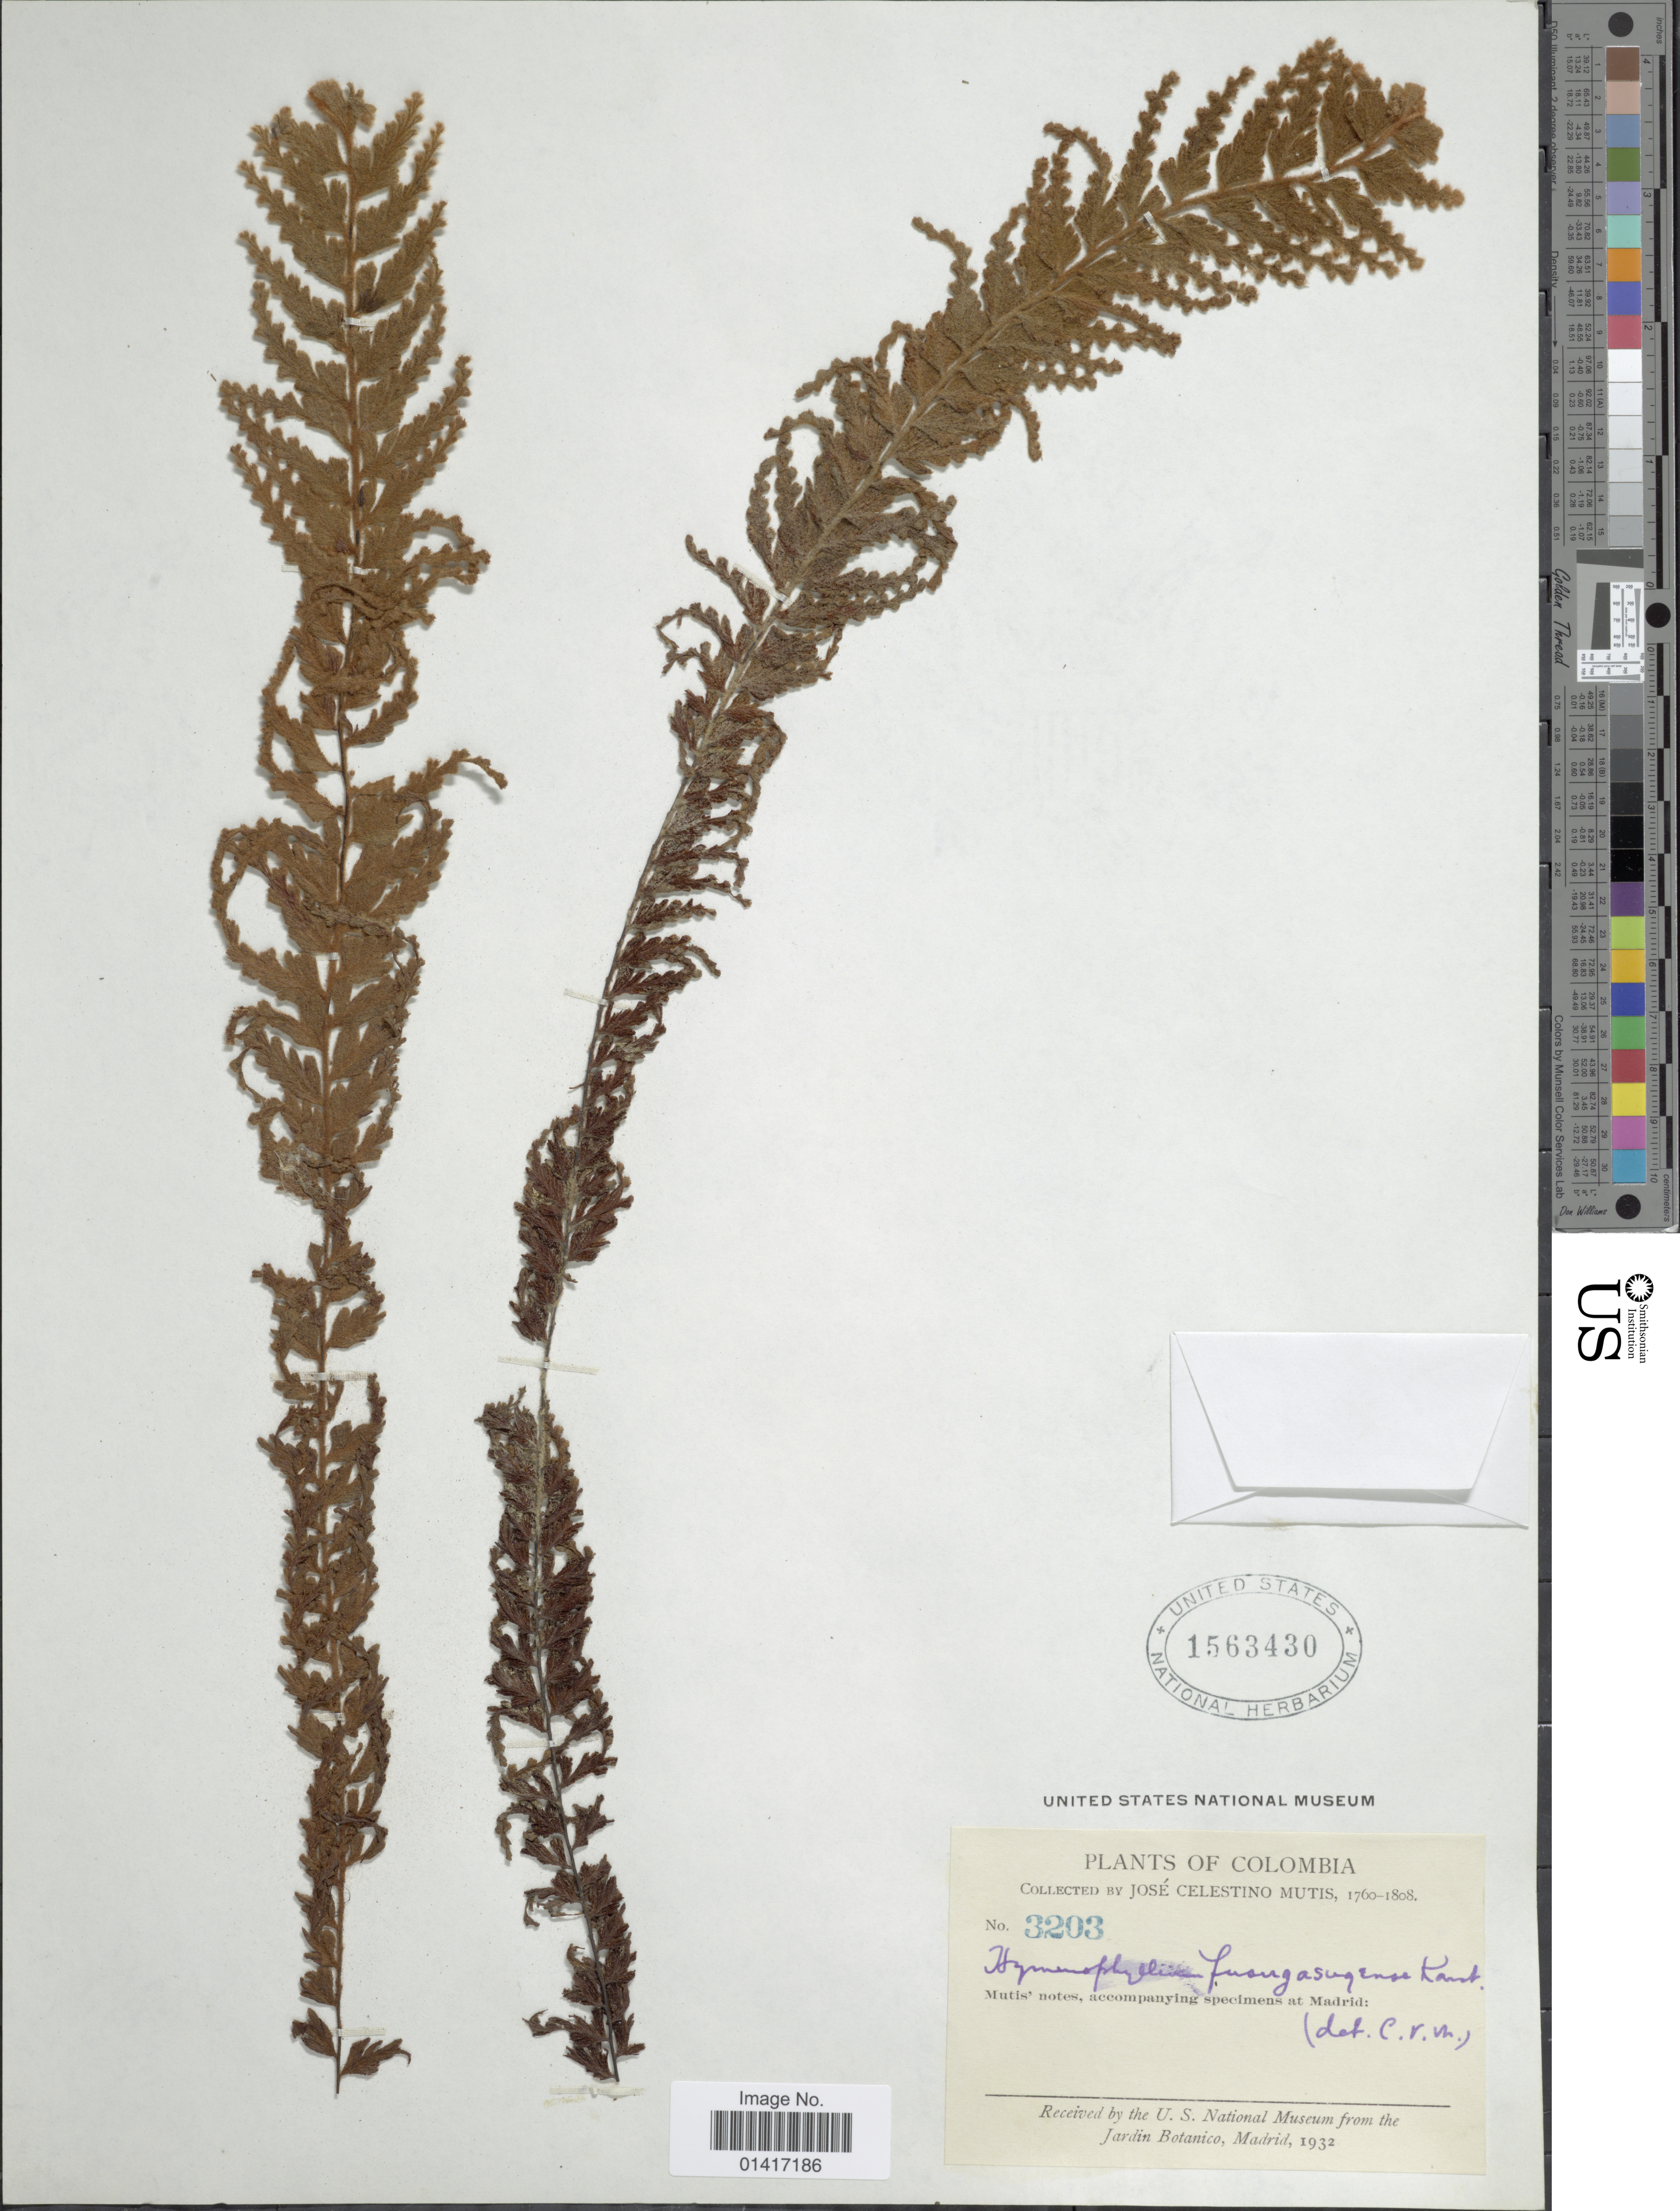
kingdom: Plantae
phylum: Tracheophyta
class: Polypodiopsida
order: Hymenophyllales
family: Hymenophyllaceae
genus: Hymenophyllum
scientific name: Hymenophyllum tomentosum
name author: Kunze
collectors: J. C. B. Mutis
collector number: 3203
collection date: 1760/1808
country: Colombia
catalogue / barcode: US 1563430